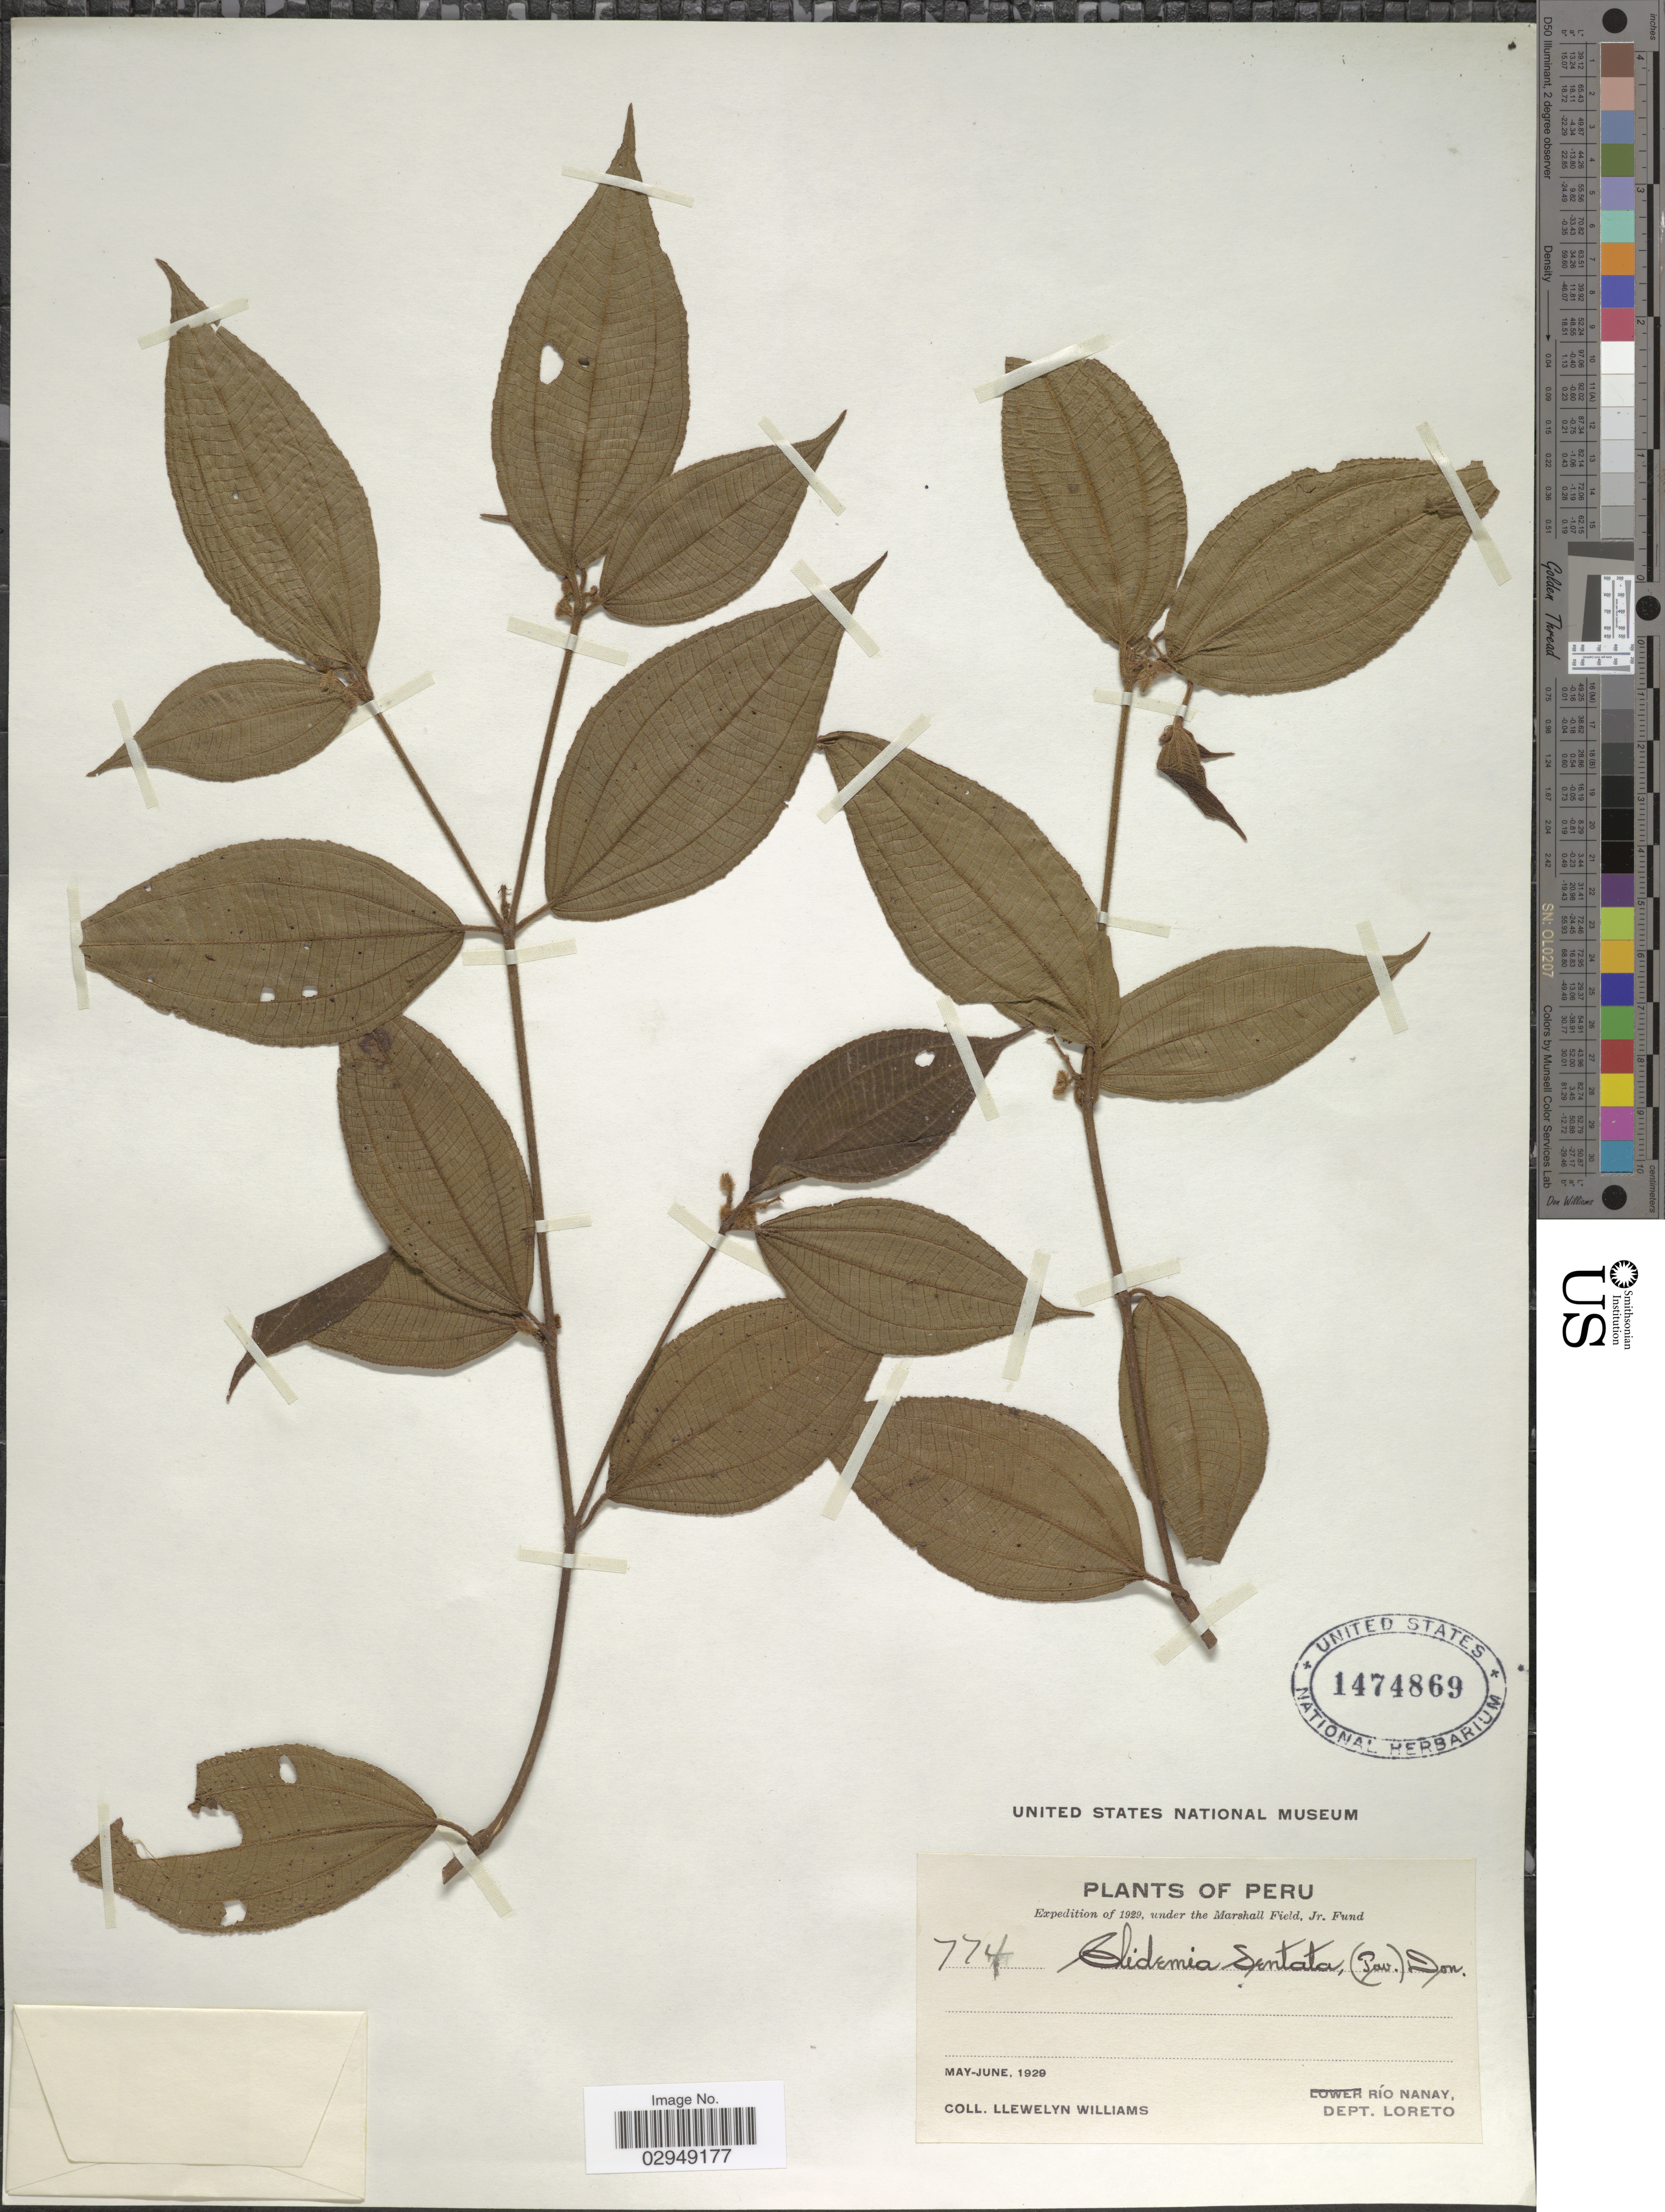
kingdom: Plantae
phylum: Tracheophyta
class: Magnoliopsida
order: Myrtales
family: Melastomataceae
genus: Clidemia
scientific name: Clidemia dentata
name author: D. Don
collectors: Ll. Williams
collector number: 774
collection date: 1929-05/1929-06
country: Peru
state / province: Loreto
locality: Río Nanay, Dept. Loreto.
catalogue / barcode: US 1474869